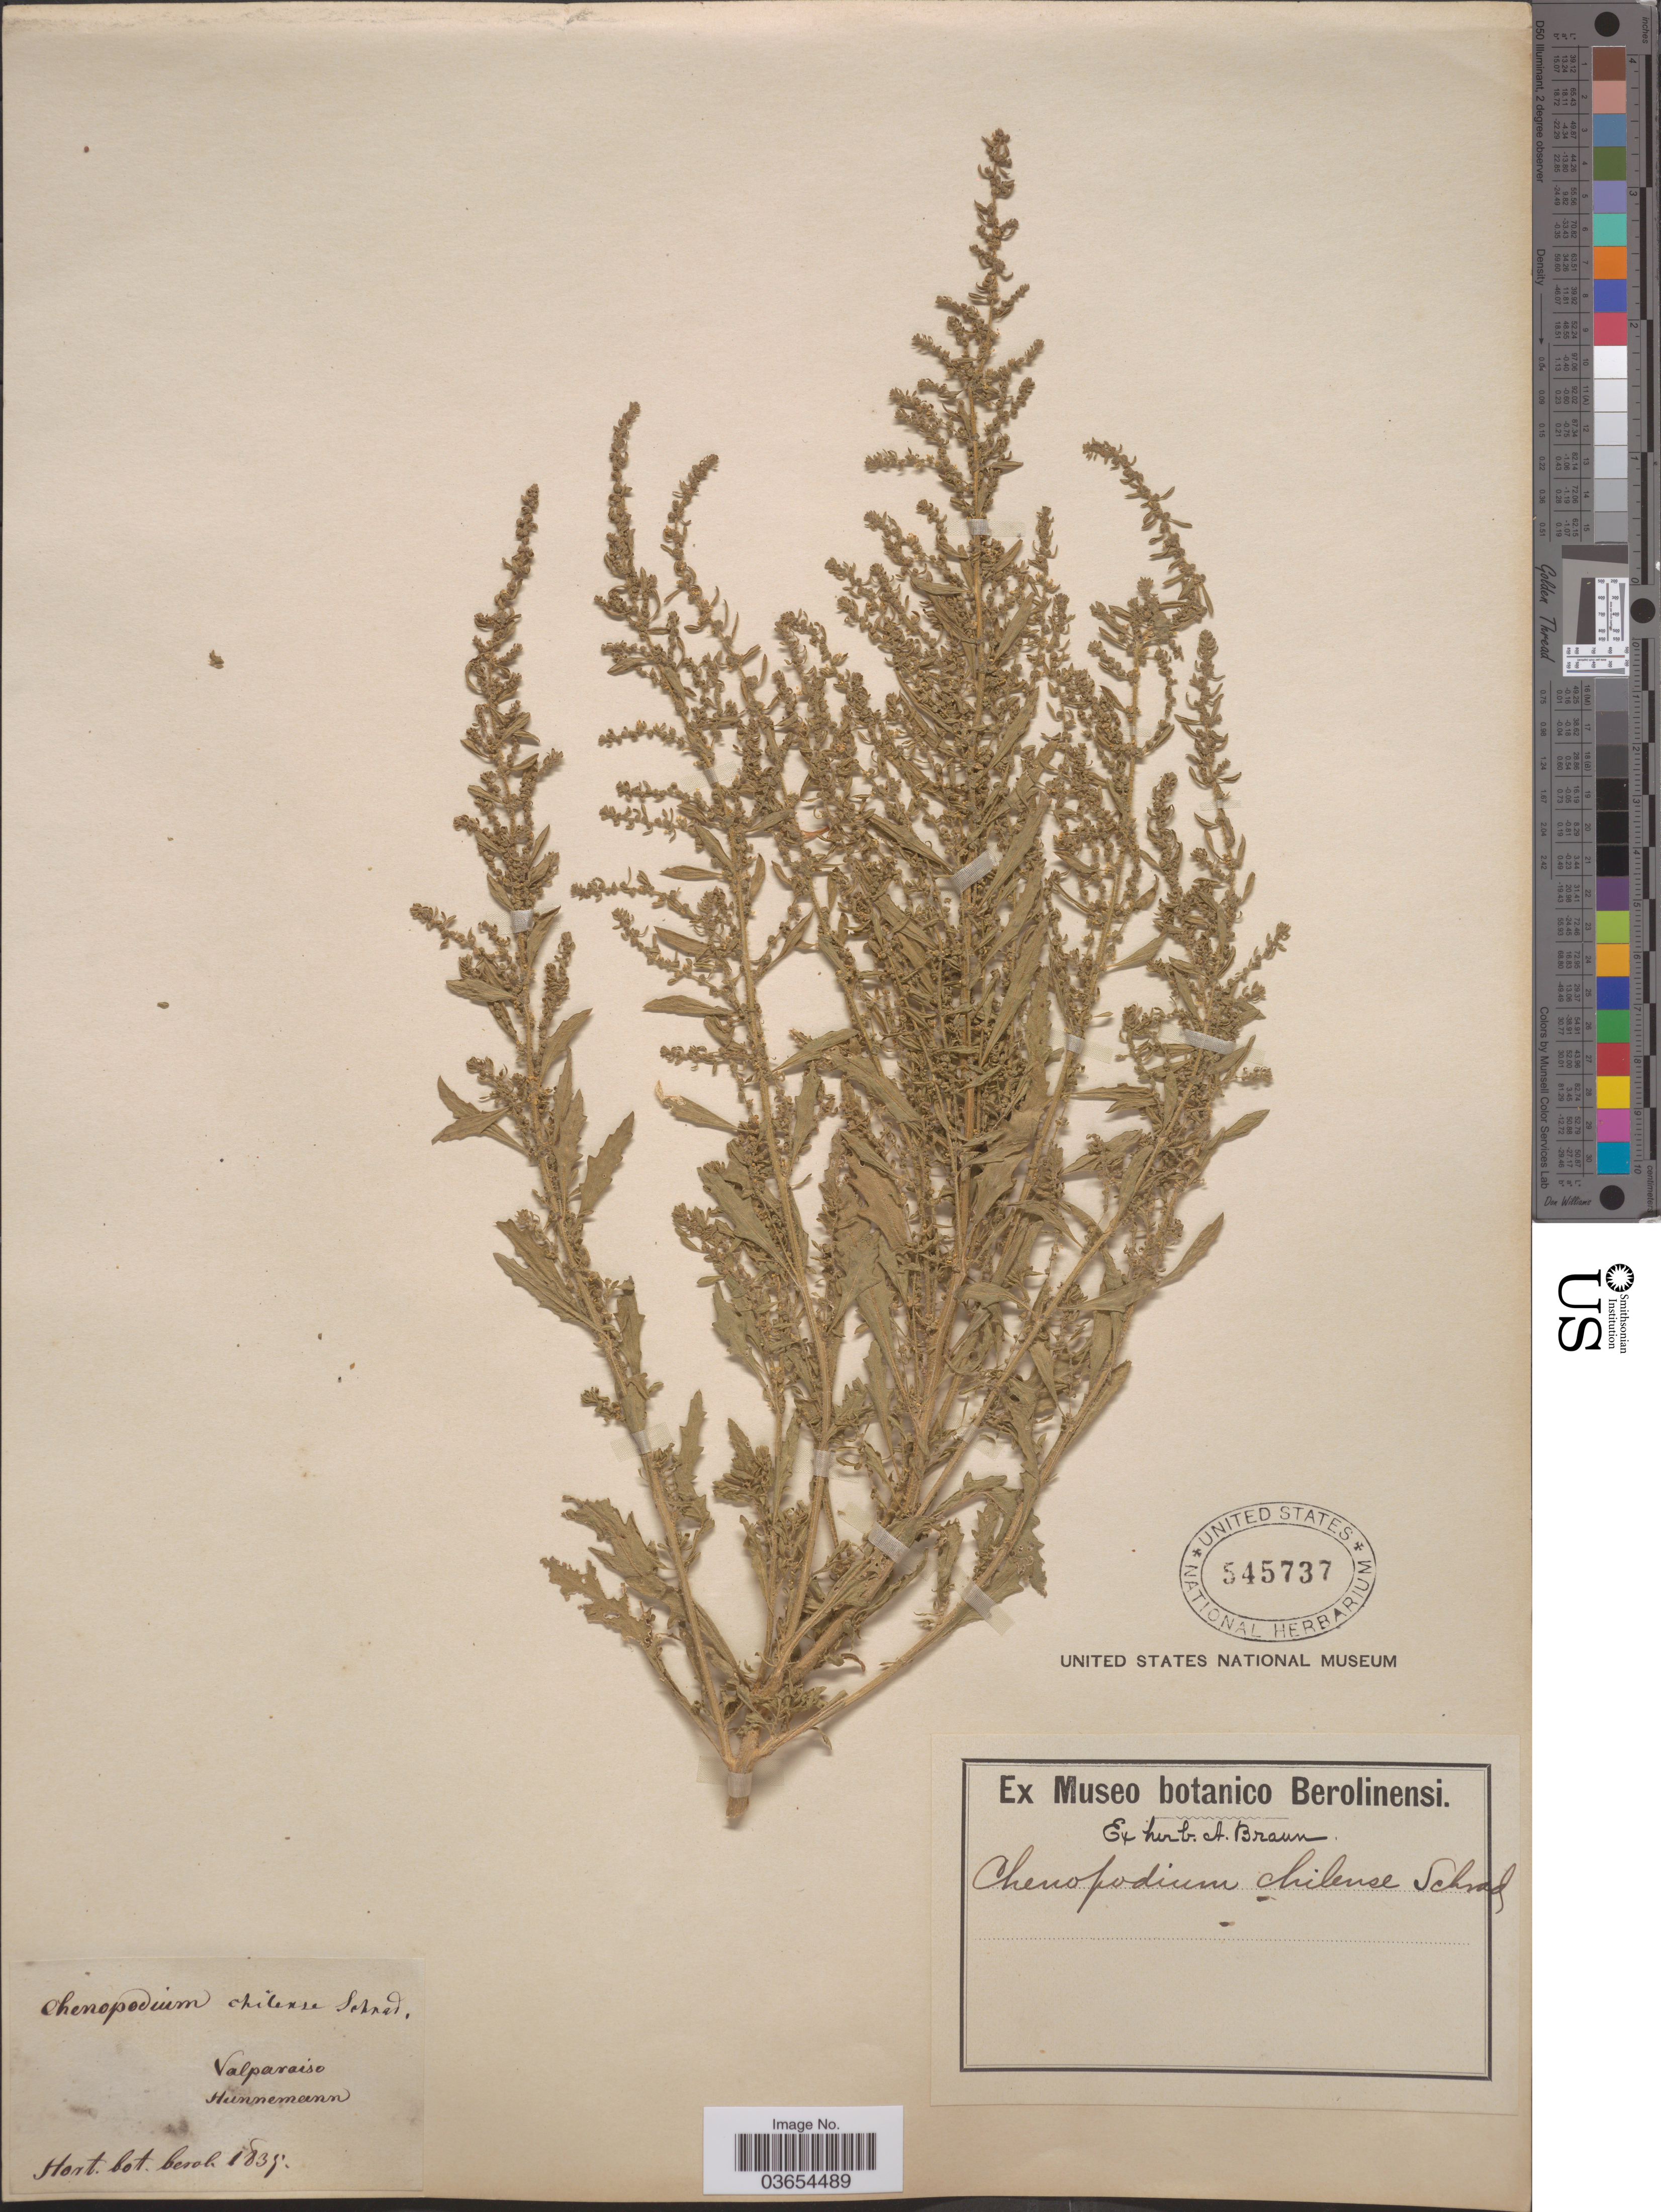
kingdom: Plantae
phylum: Tracheophyta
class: Magnoliopsida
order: Caryophyllales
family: Amaranthaceae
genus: Chenopodium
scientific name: Chenopodium chilense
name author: Schrad.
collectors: Hunnemann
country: Chile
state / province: Valparaíso (V)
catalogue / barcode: US 545737